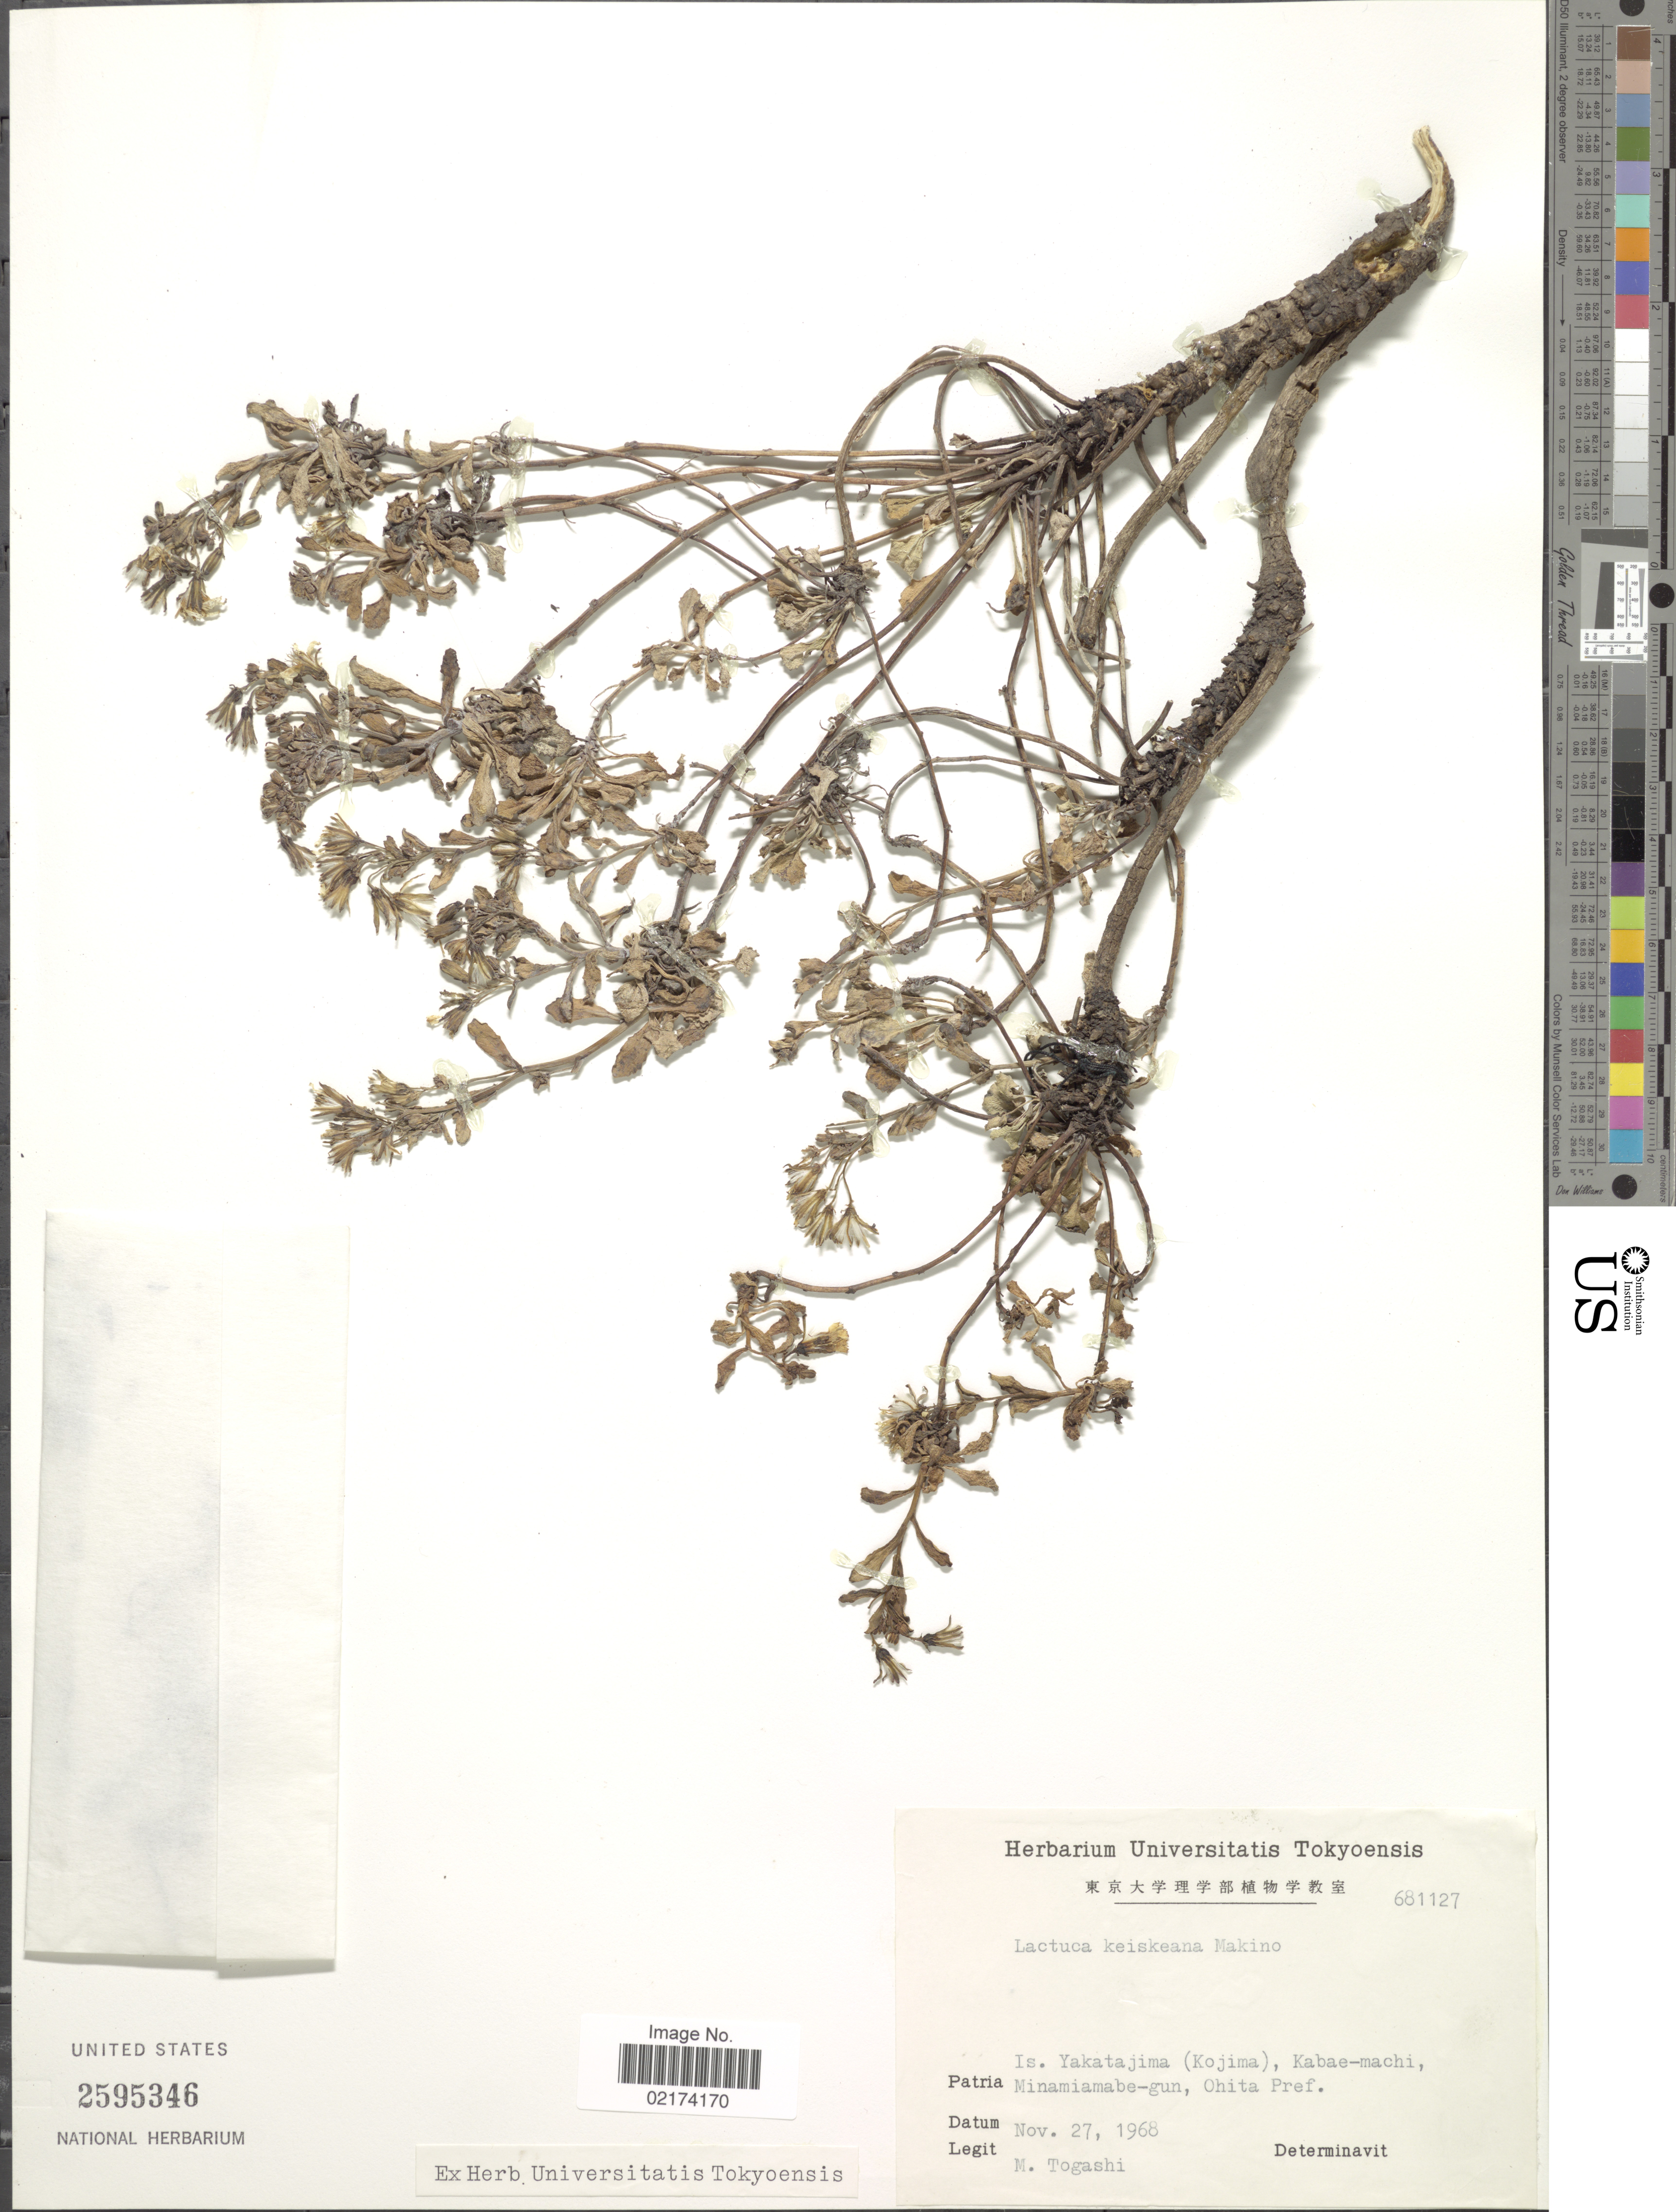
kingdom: Plantae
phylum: Tracheophyta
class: Magnoliopsida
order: Asterales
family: Asteraceae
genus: Crepidiastrum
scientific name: Crepidiastrum keiskeanum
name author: (Maxim.) Nakai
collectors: M. Togashi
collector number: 681127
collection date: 1968-11-27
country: Japan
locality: Is. Yakatajima (Kojima), Kabae-machi, Minamiamabe-gun, Ohita Pref.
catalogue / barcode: US 2595346